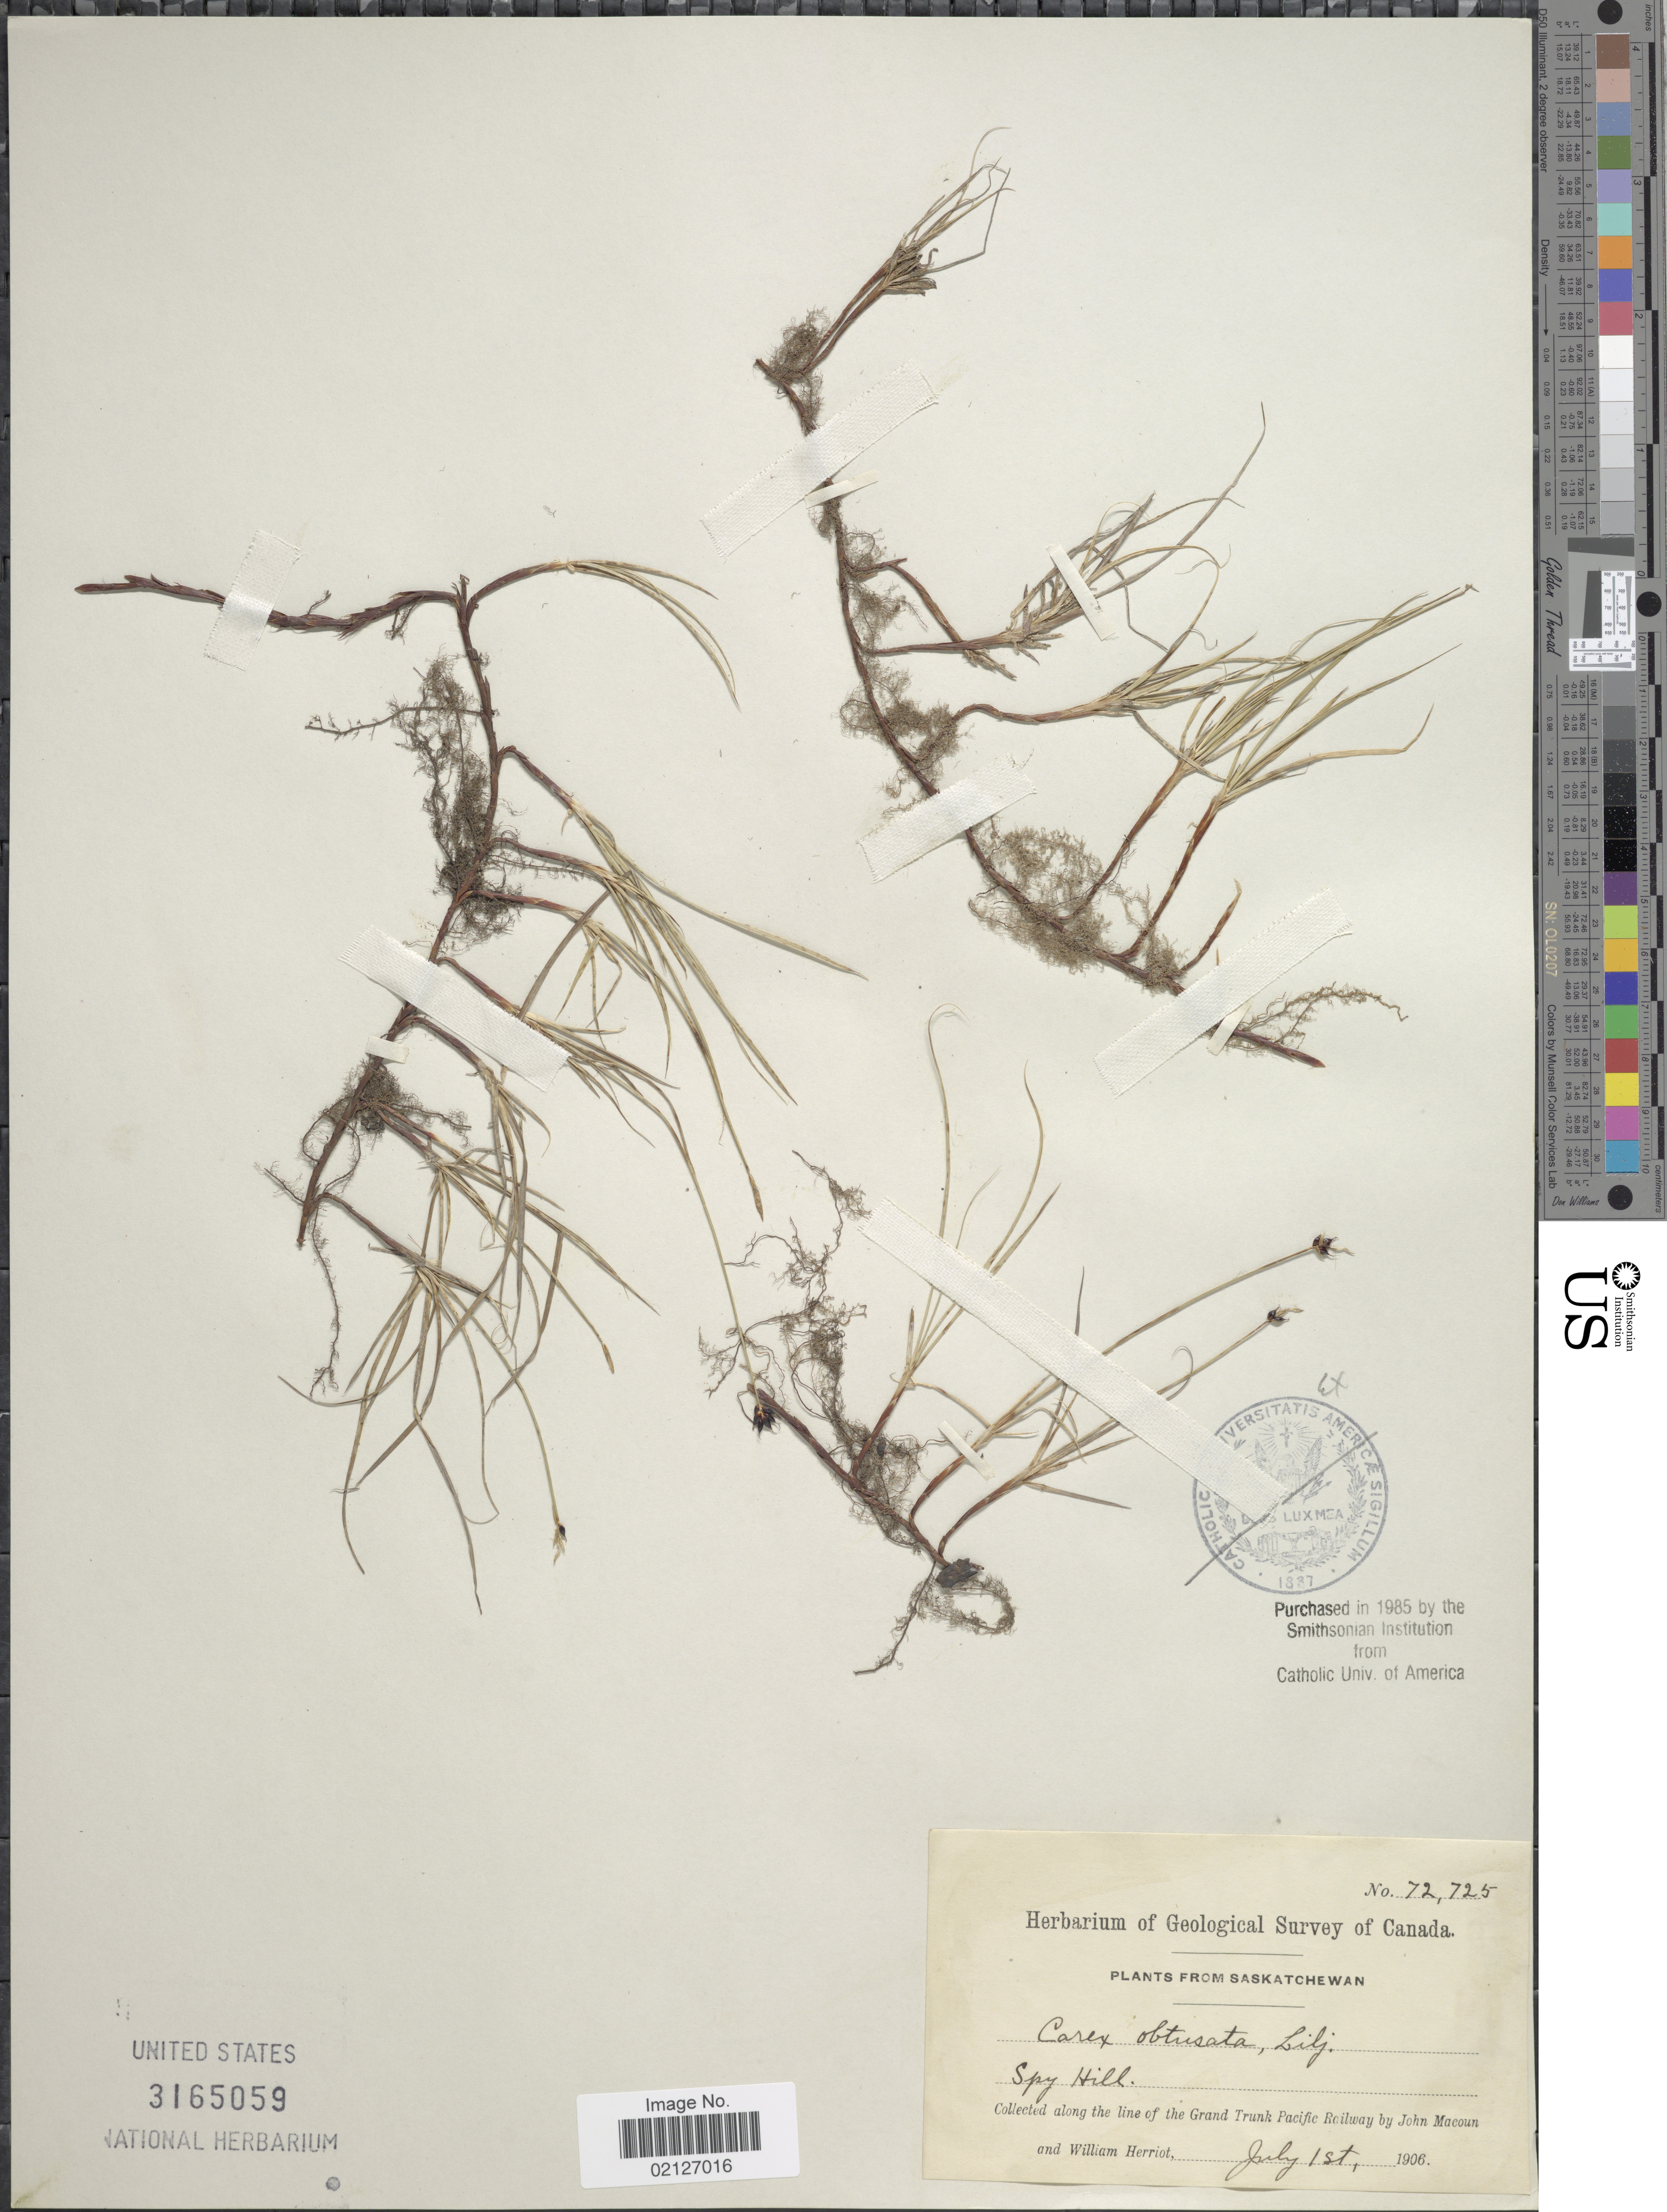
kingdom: Plantae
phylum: Tracheophyta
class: Liliopsida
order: Poales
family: Cyperaceae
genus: Carex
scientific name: Carex obtusata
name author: Lilj.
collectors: J. Macoun & W. Herriot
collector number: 72725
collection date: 1906-07-01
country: Canada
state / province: Saskatchewan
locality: Spy Hill, along the line of the Grand Trunk Pacific Railway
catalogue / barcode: US 3165059